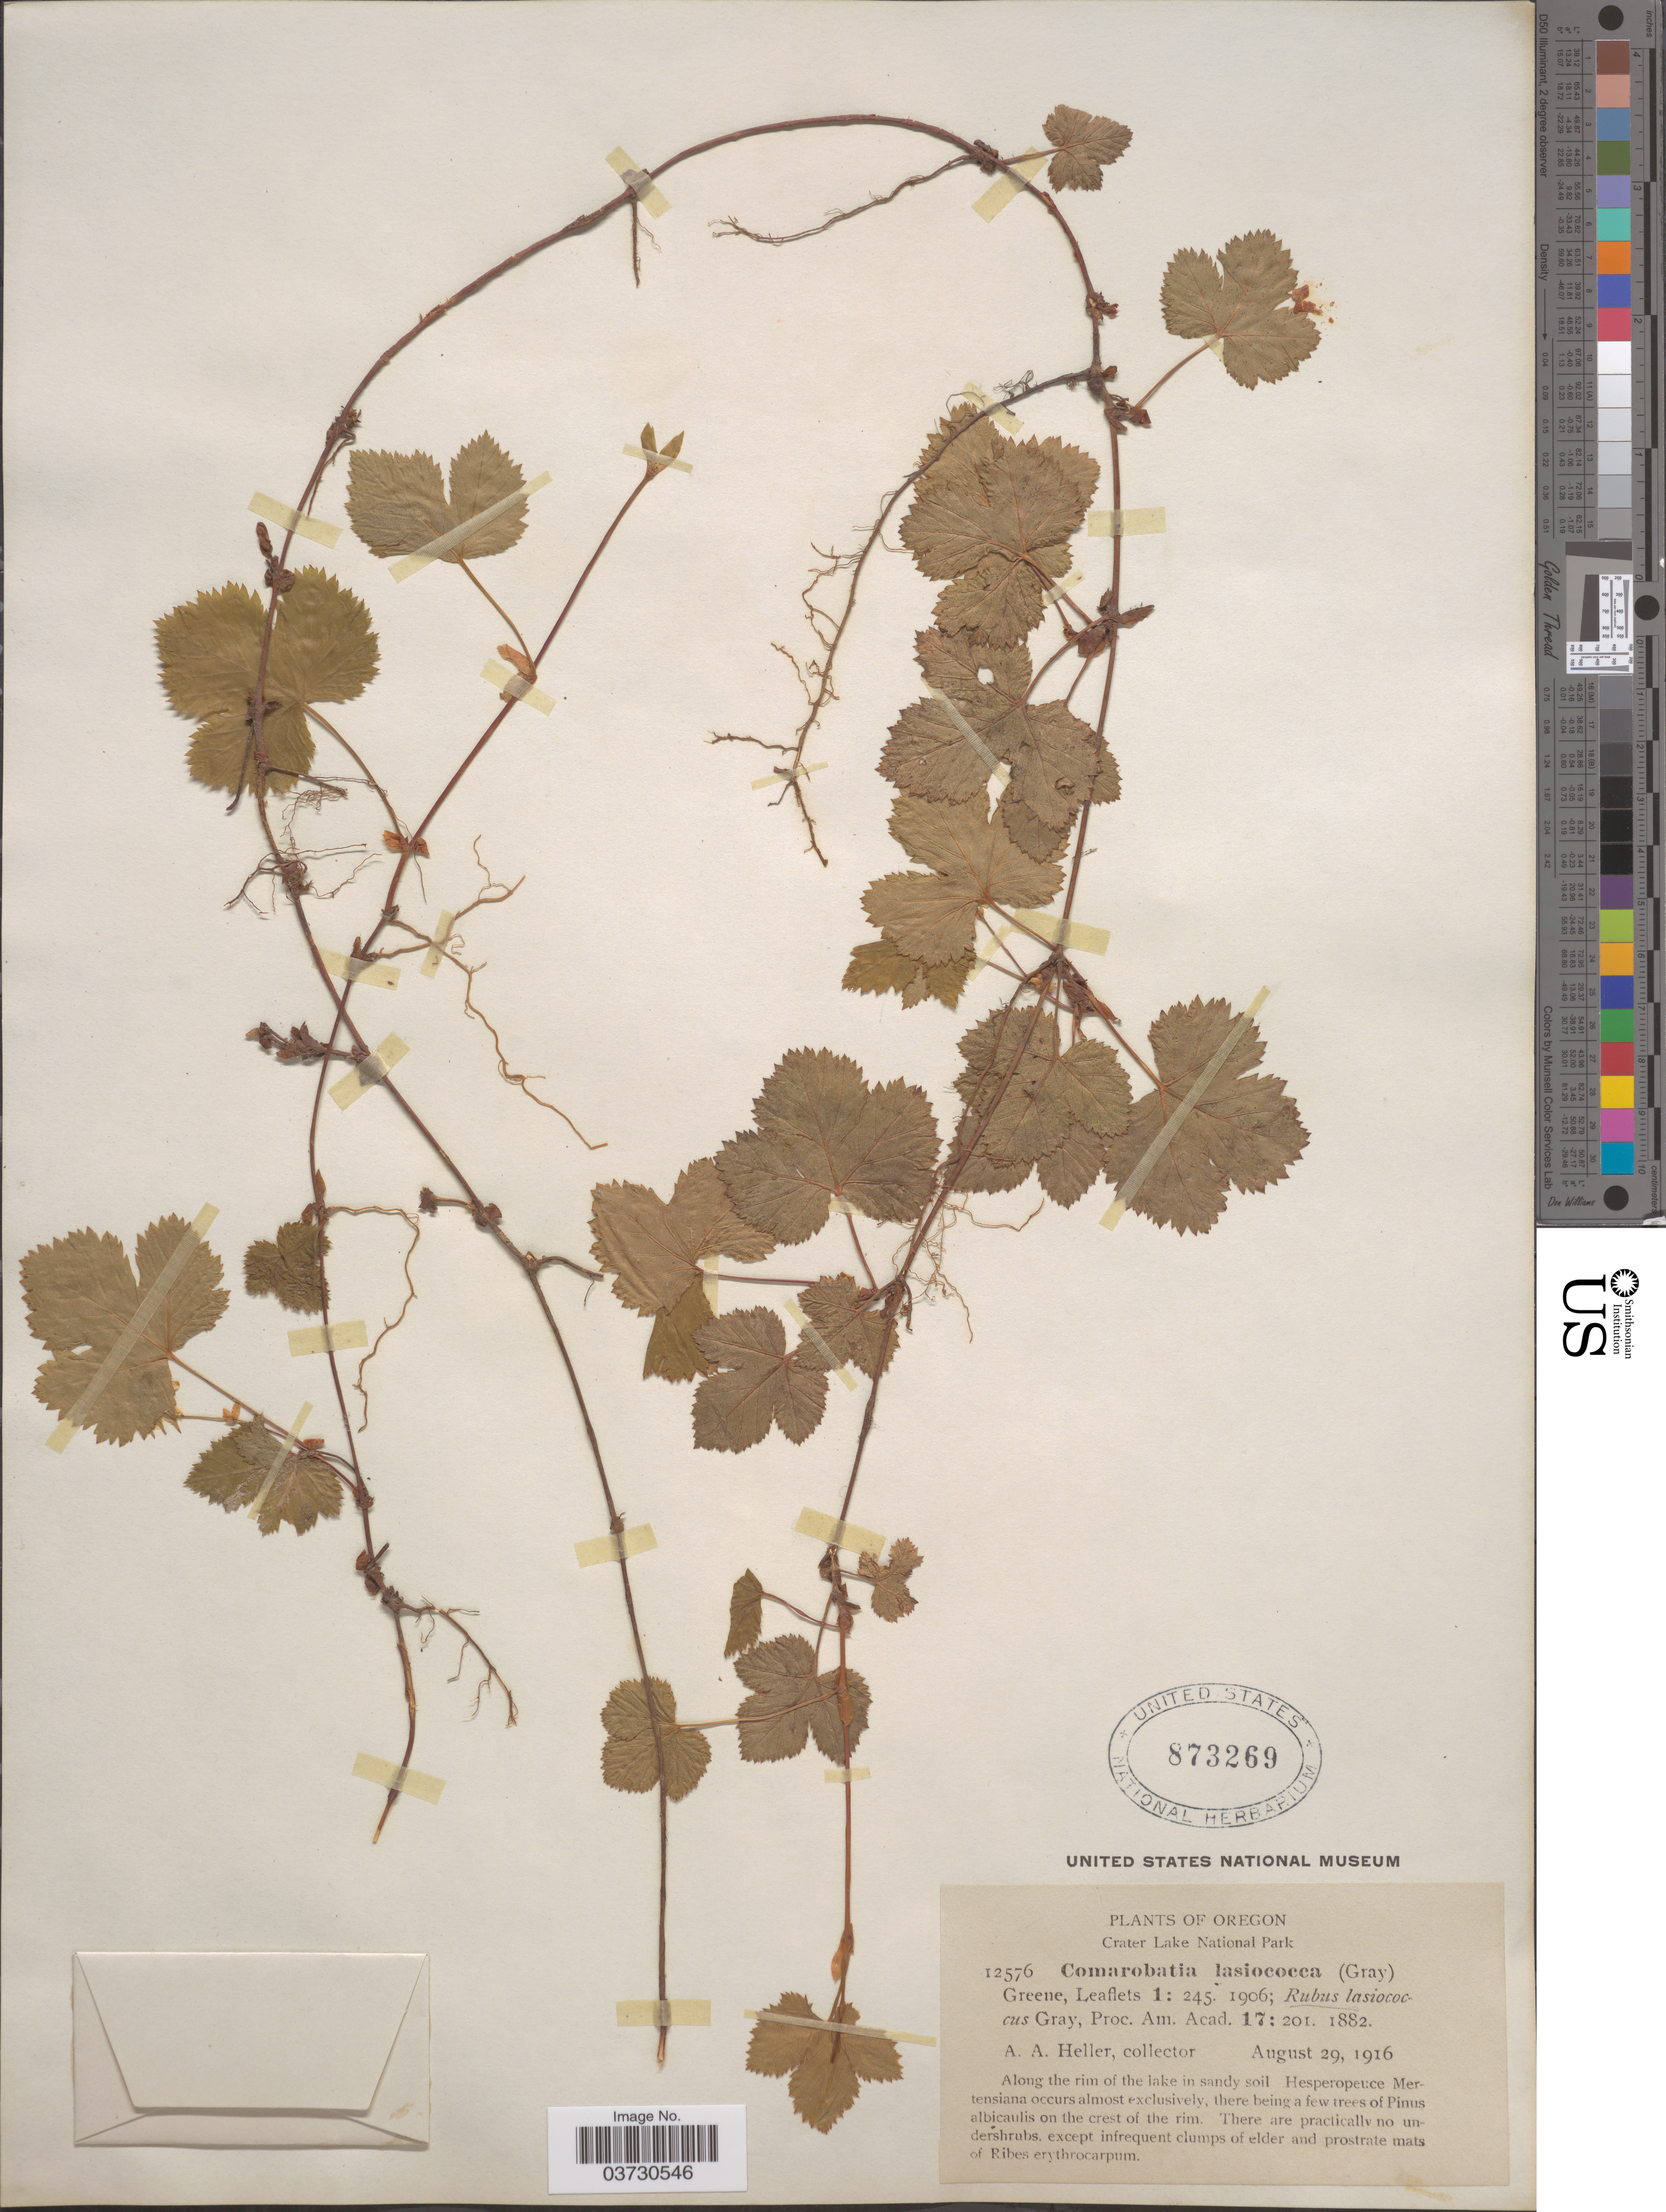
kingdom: Plantae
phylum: Tracheophyta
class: Magnoliopsida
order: Rosales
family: Rosaceae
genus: Rubus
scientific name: Rubus lasiococcus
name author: A. Gray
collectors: A. A. Heller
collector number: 12576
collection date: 1916-08-29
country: United States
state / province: Oregon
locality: Crater Lake National Park. Along the rim of the lake.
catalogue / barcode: US 873269